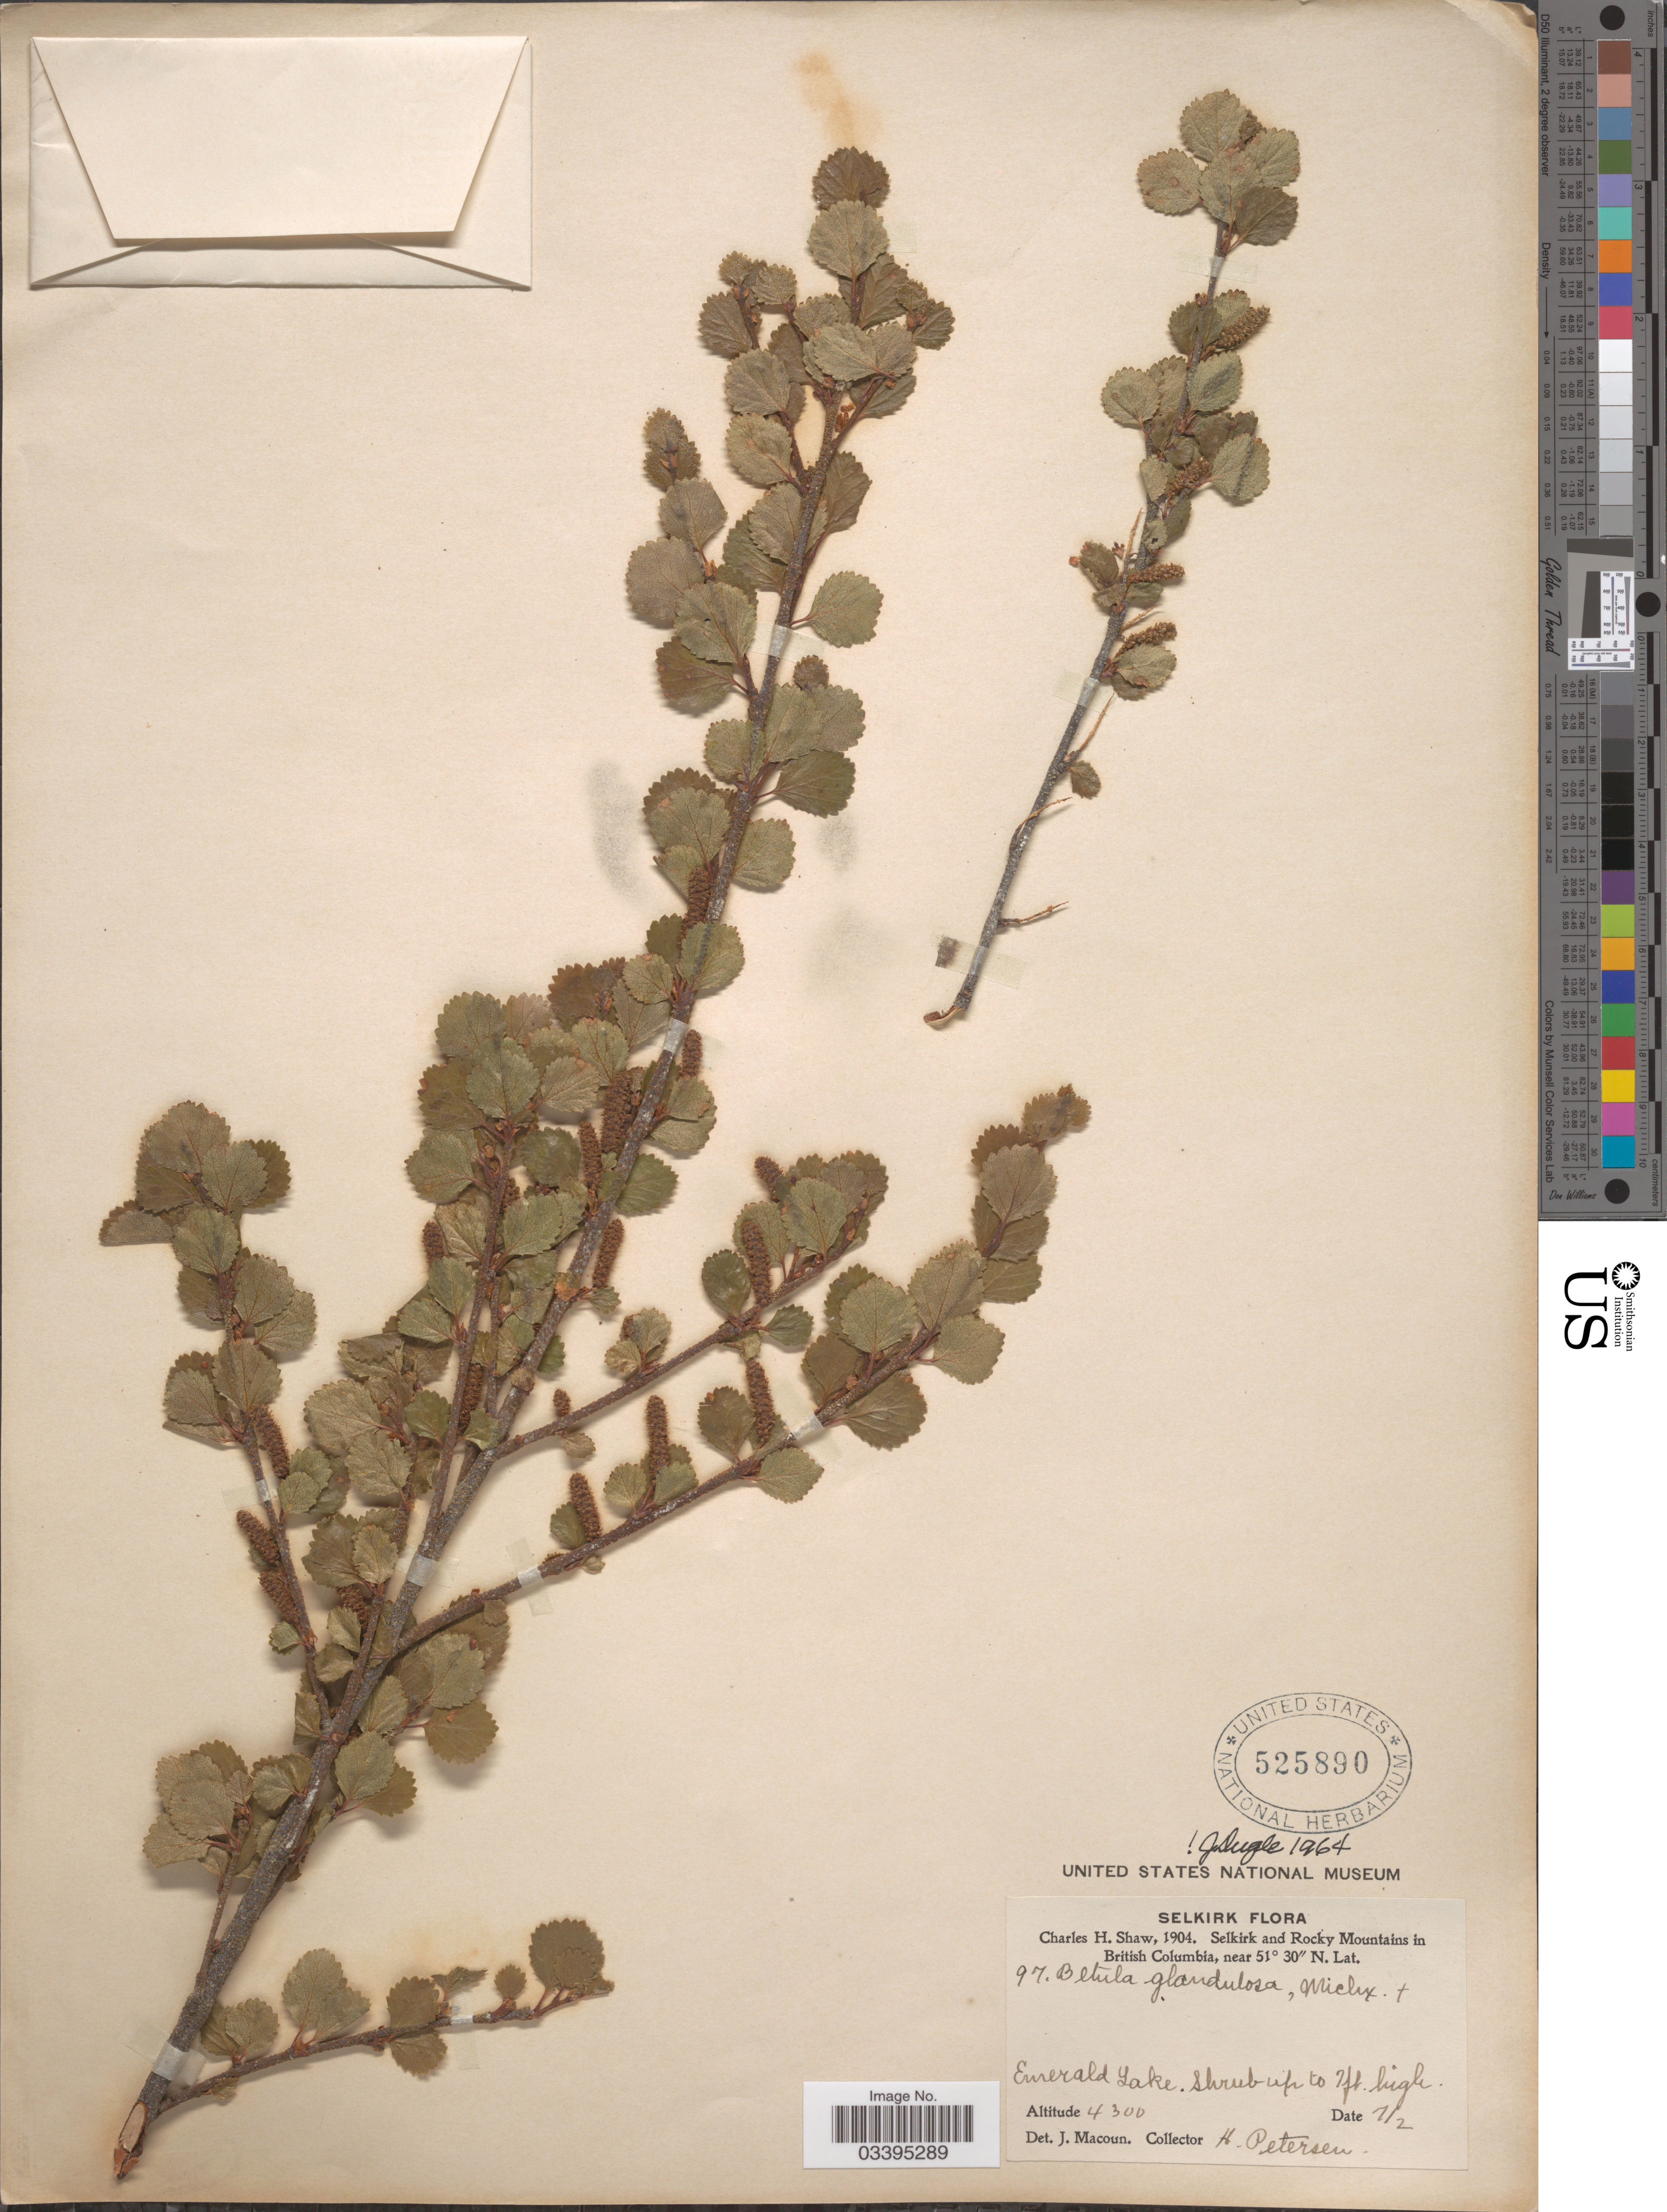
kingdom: Plantae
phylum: Tracheophyta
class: Magnoliopsida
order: Fagales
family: Betulaceae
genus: Betula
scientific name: Betula glandulosa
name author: Michx.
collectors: H. Petersen & C. Shaw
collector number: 97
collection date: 1904-02-07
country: Canada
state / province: British Columbia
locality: Selkirk and Rocky Mountains. Emerald Lake.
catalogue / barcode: US 525890